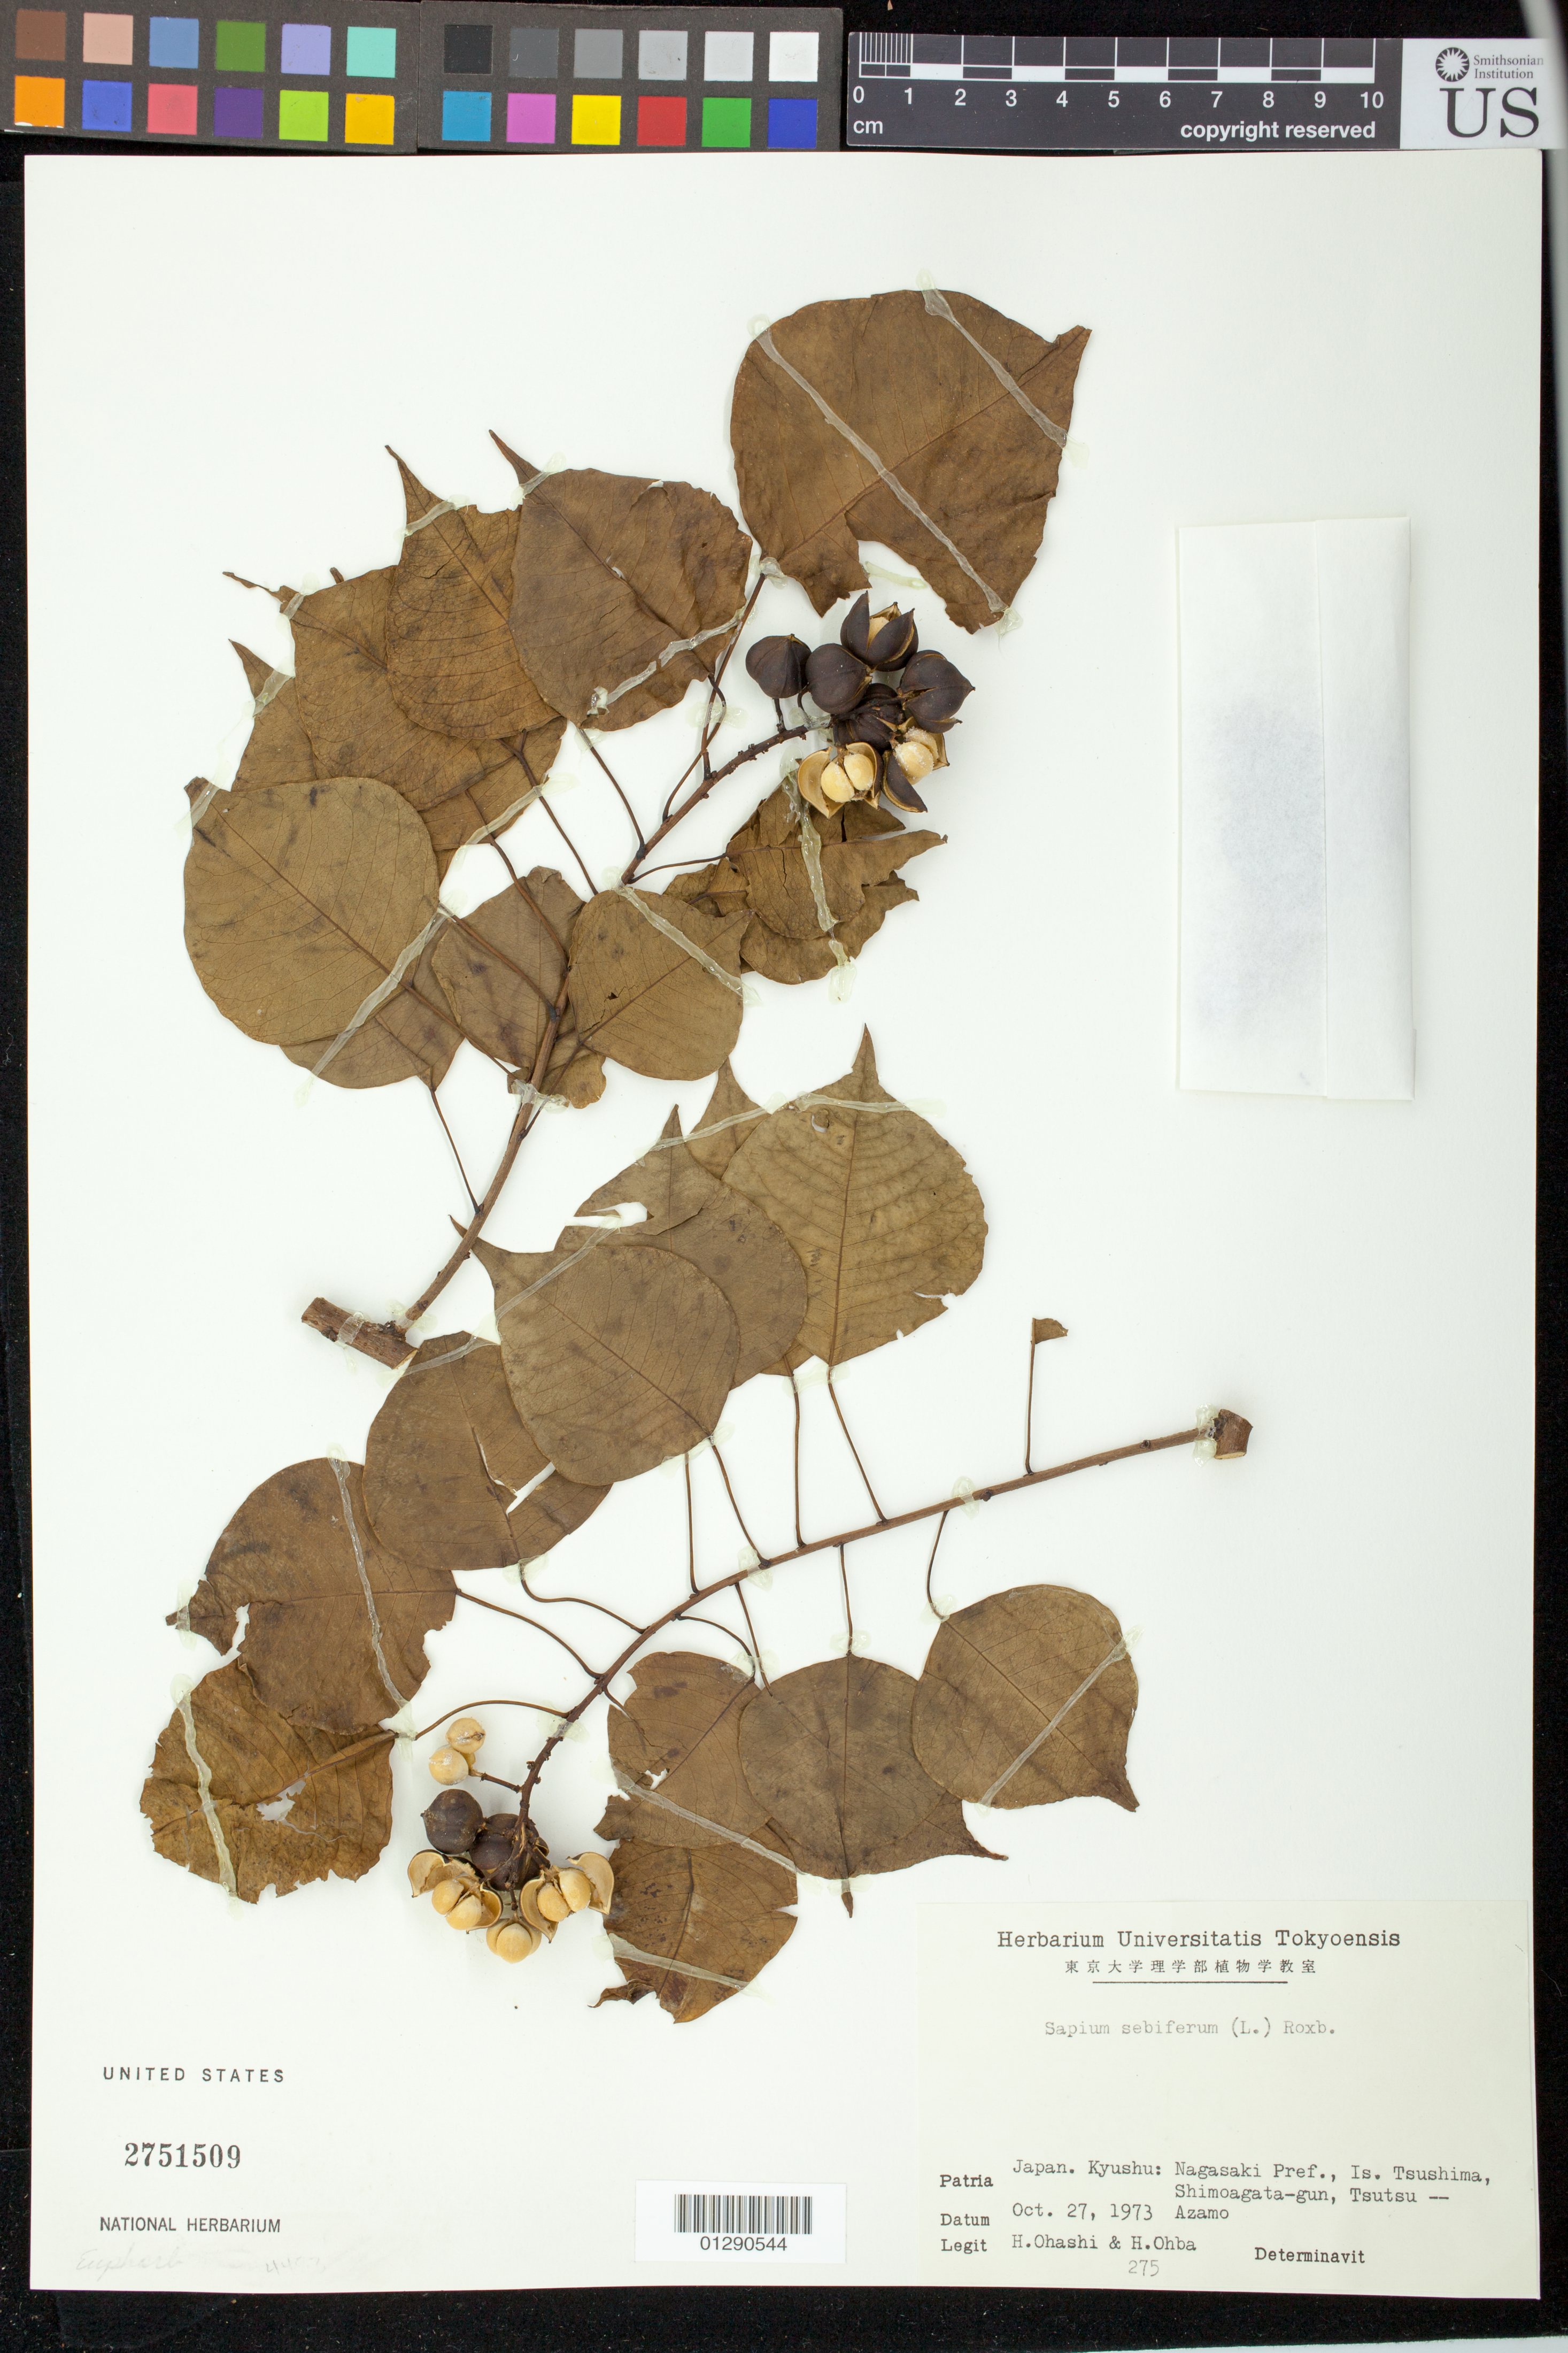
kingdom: Plantae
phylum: Tracheophyta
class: Magnoliopsida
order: Malpighiales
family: Euphorbiaceae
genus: Sapium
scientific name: Sapium sebiferum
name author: (L.) Roxb.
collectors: H. Ohashi & H. Ohba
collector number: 275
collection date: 1973-10-27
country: Japan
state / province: Nagasaki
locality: Kyushu: Nagasaki Pref., Is. Tsushima, Shimoagata-gun, Tsutsu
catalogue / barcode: US 2751509